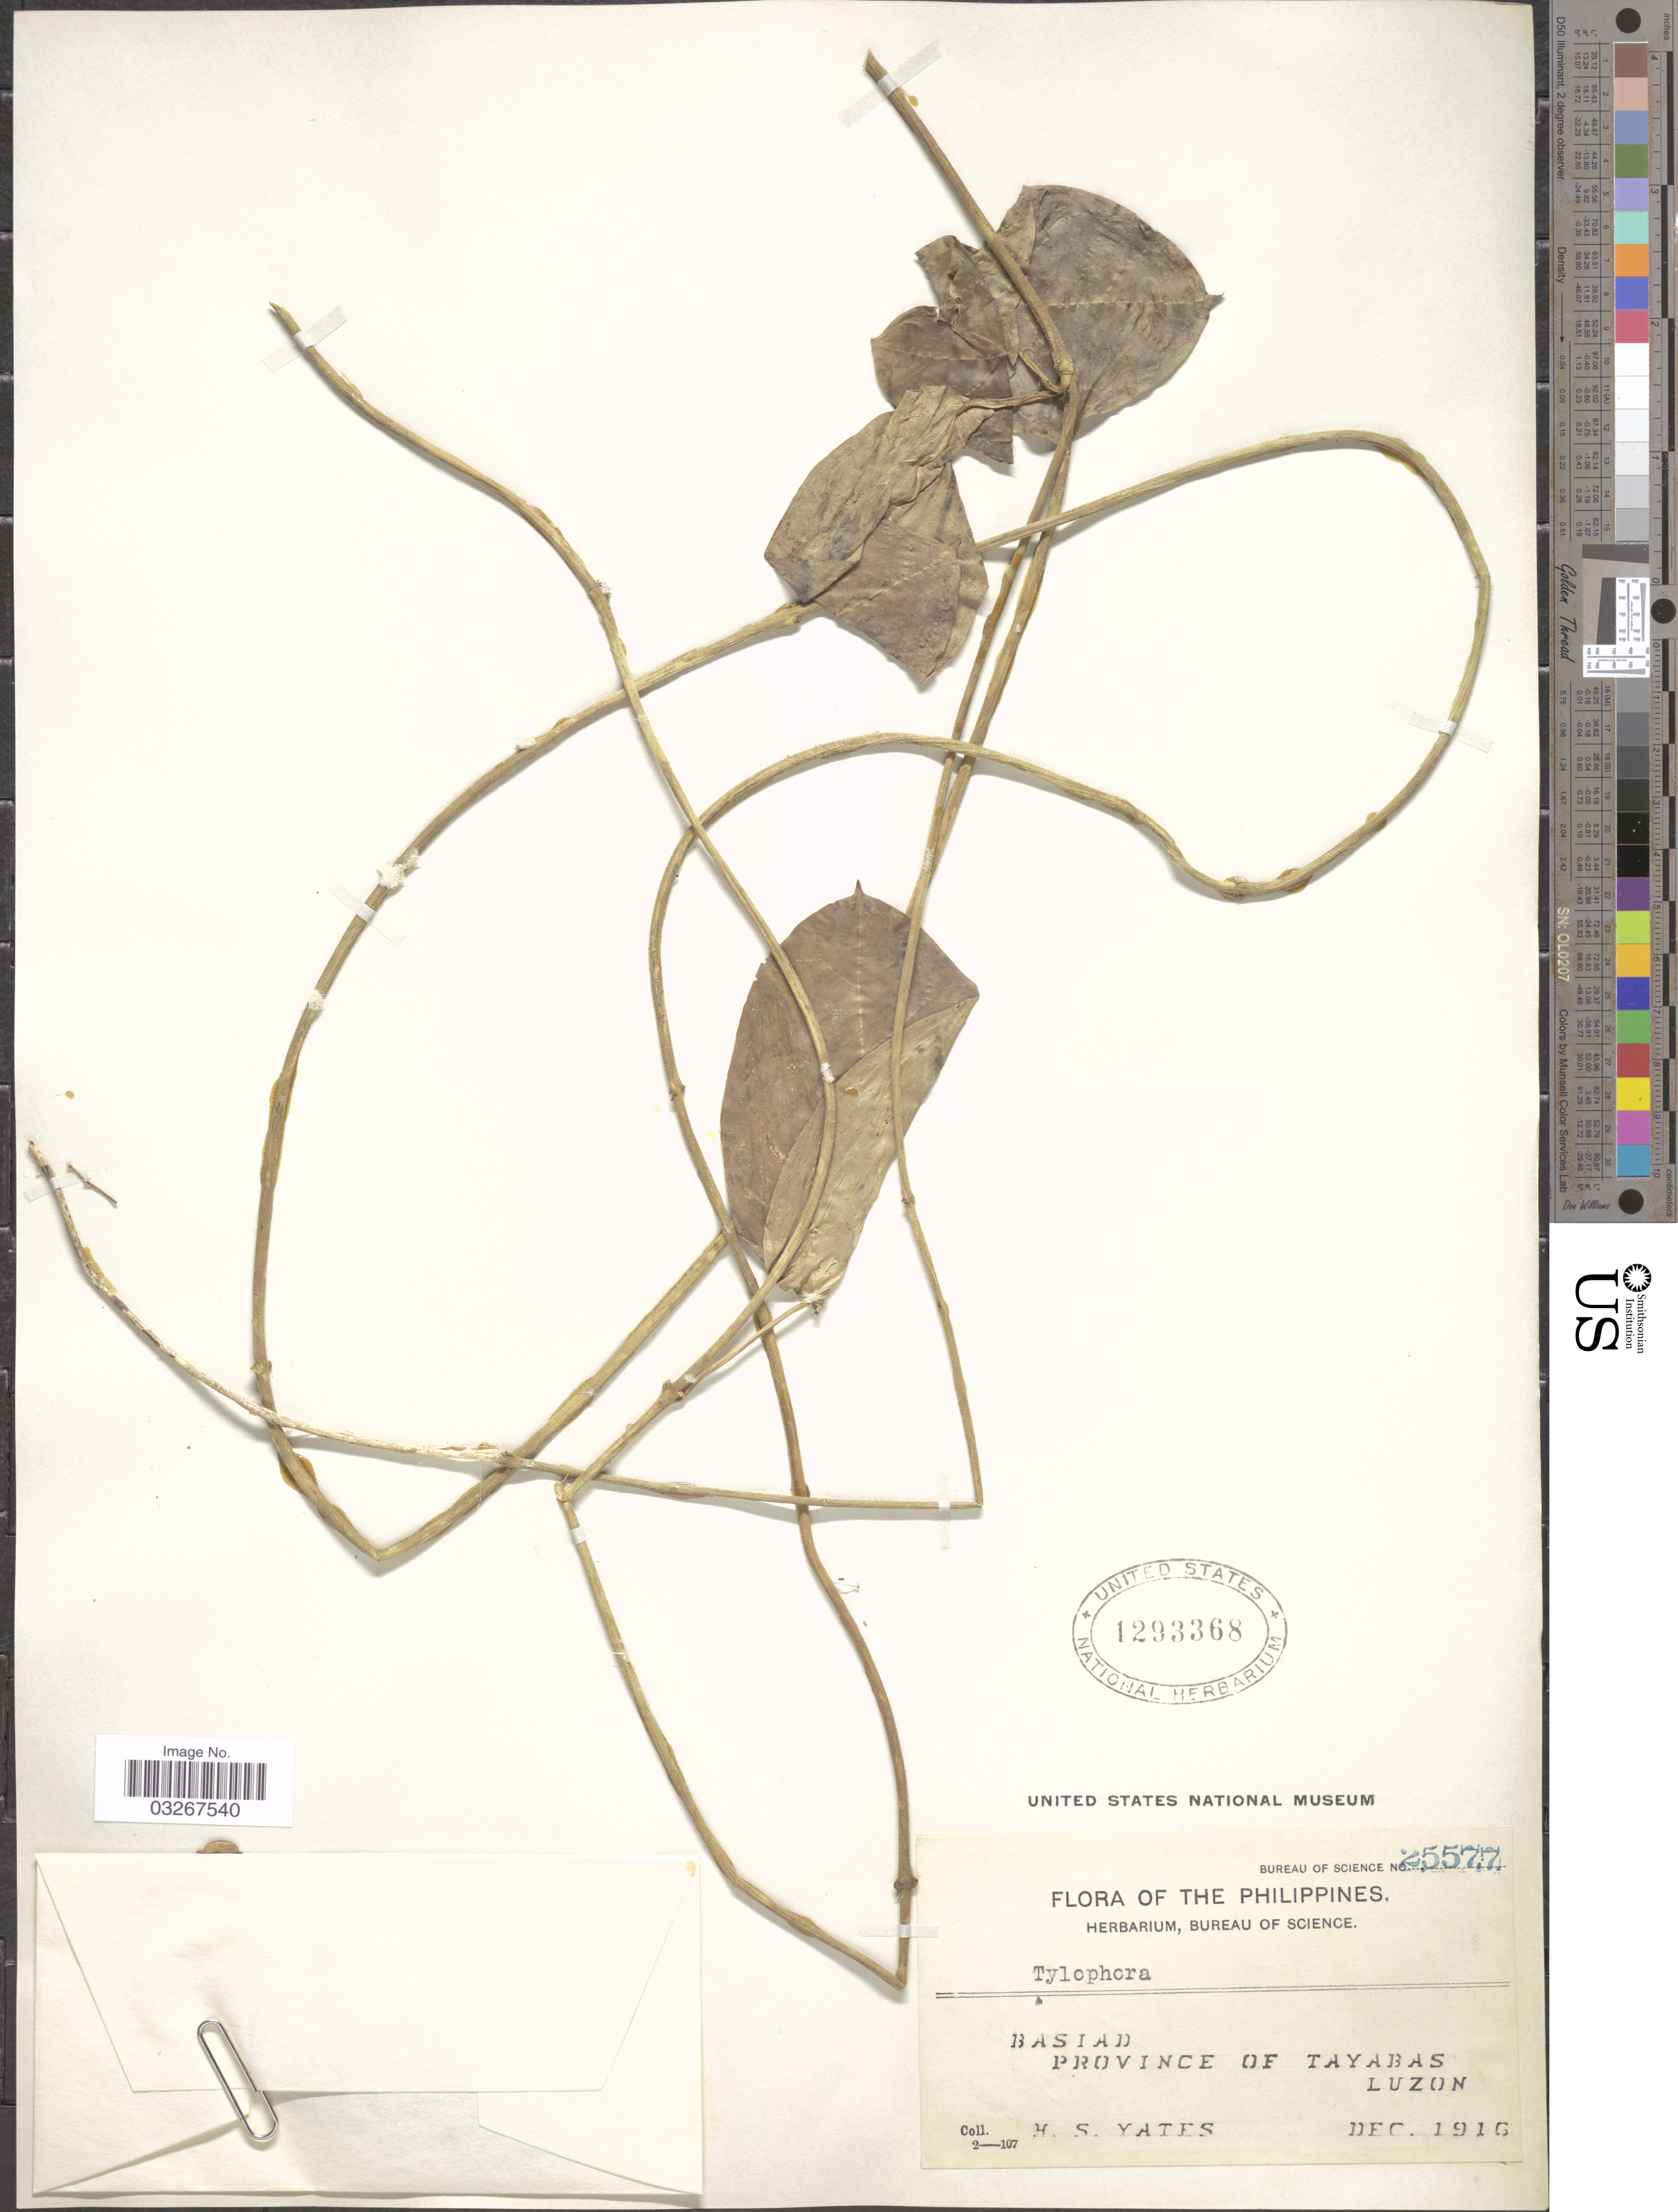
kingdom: Plantae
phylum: Tracheophyta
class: Magnoliopsida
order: Gentianales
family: Apocynaceae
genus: Tylophora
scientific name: Tylophora sp.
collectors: H. S. Yates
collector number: Bureau of Science 25577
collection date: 1916-12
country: Philippines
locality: Basiad, Province of Tayabas, Luzon.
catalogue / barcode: US 1293368